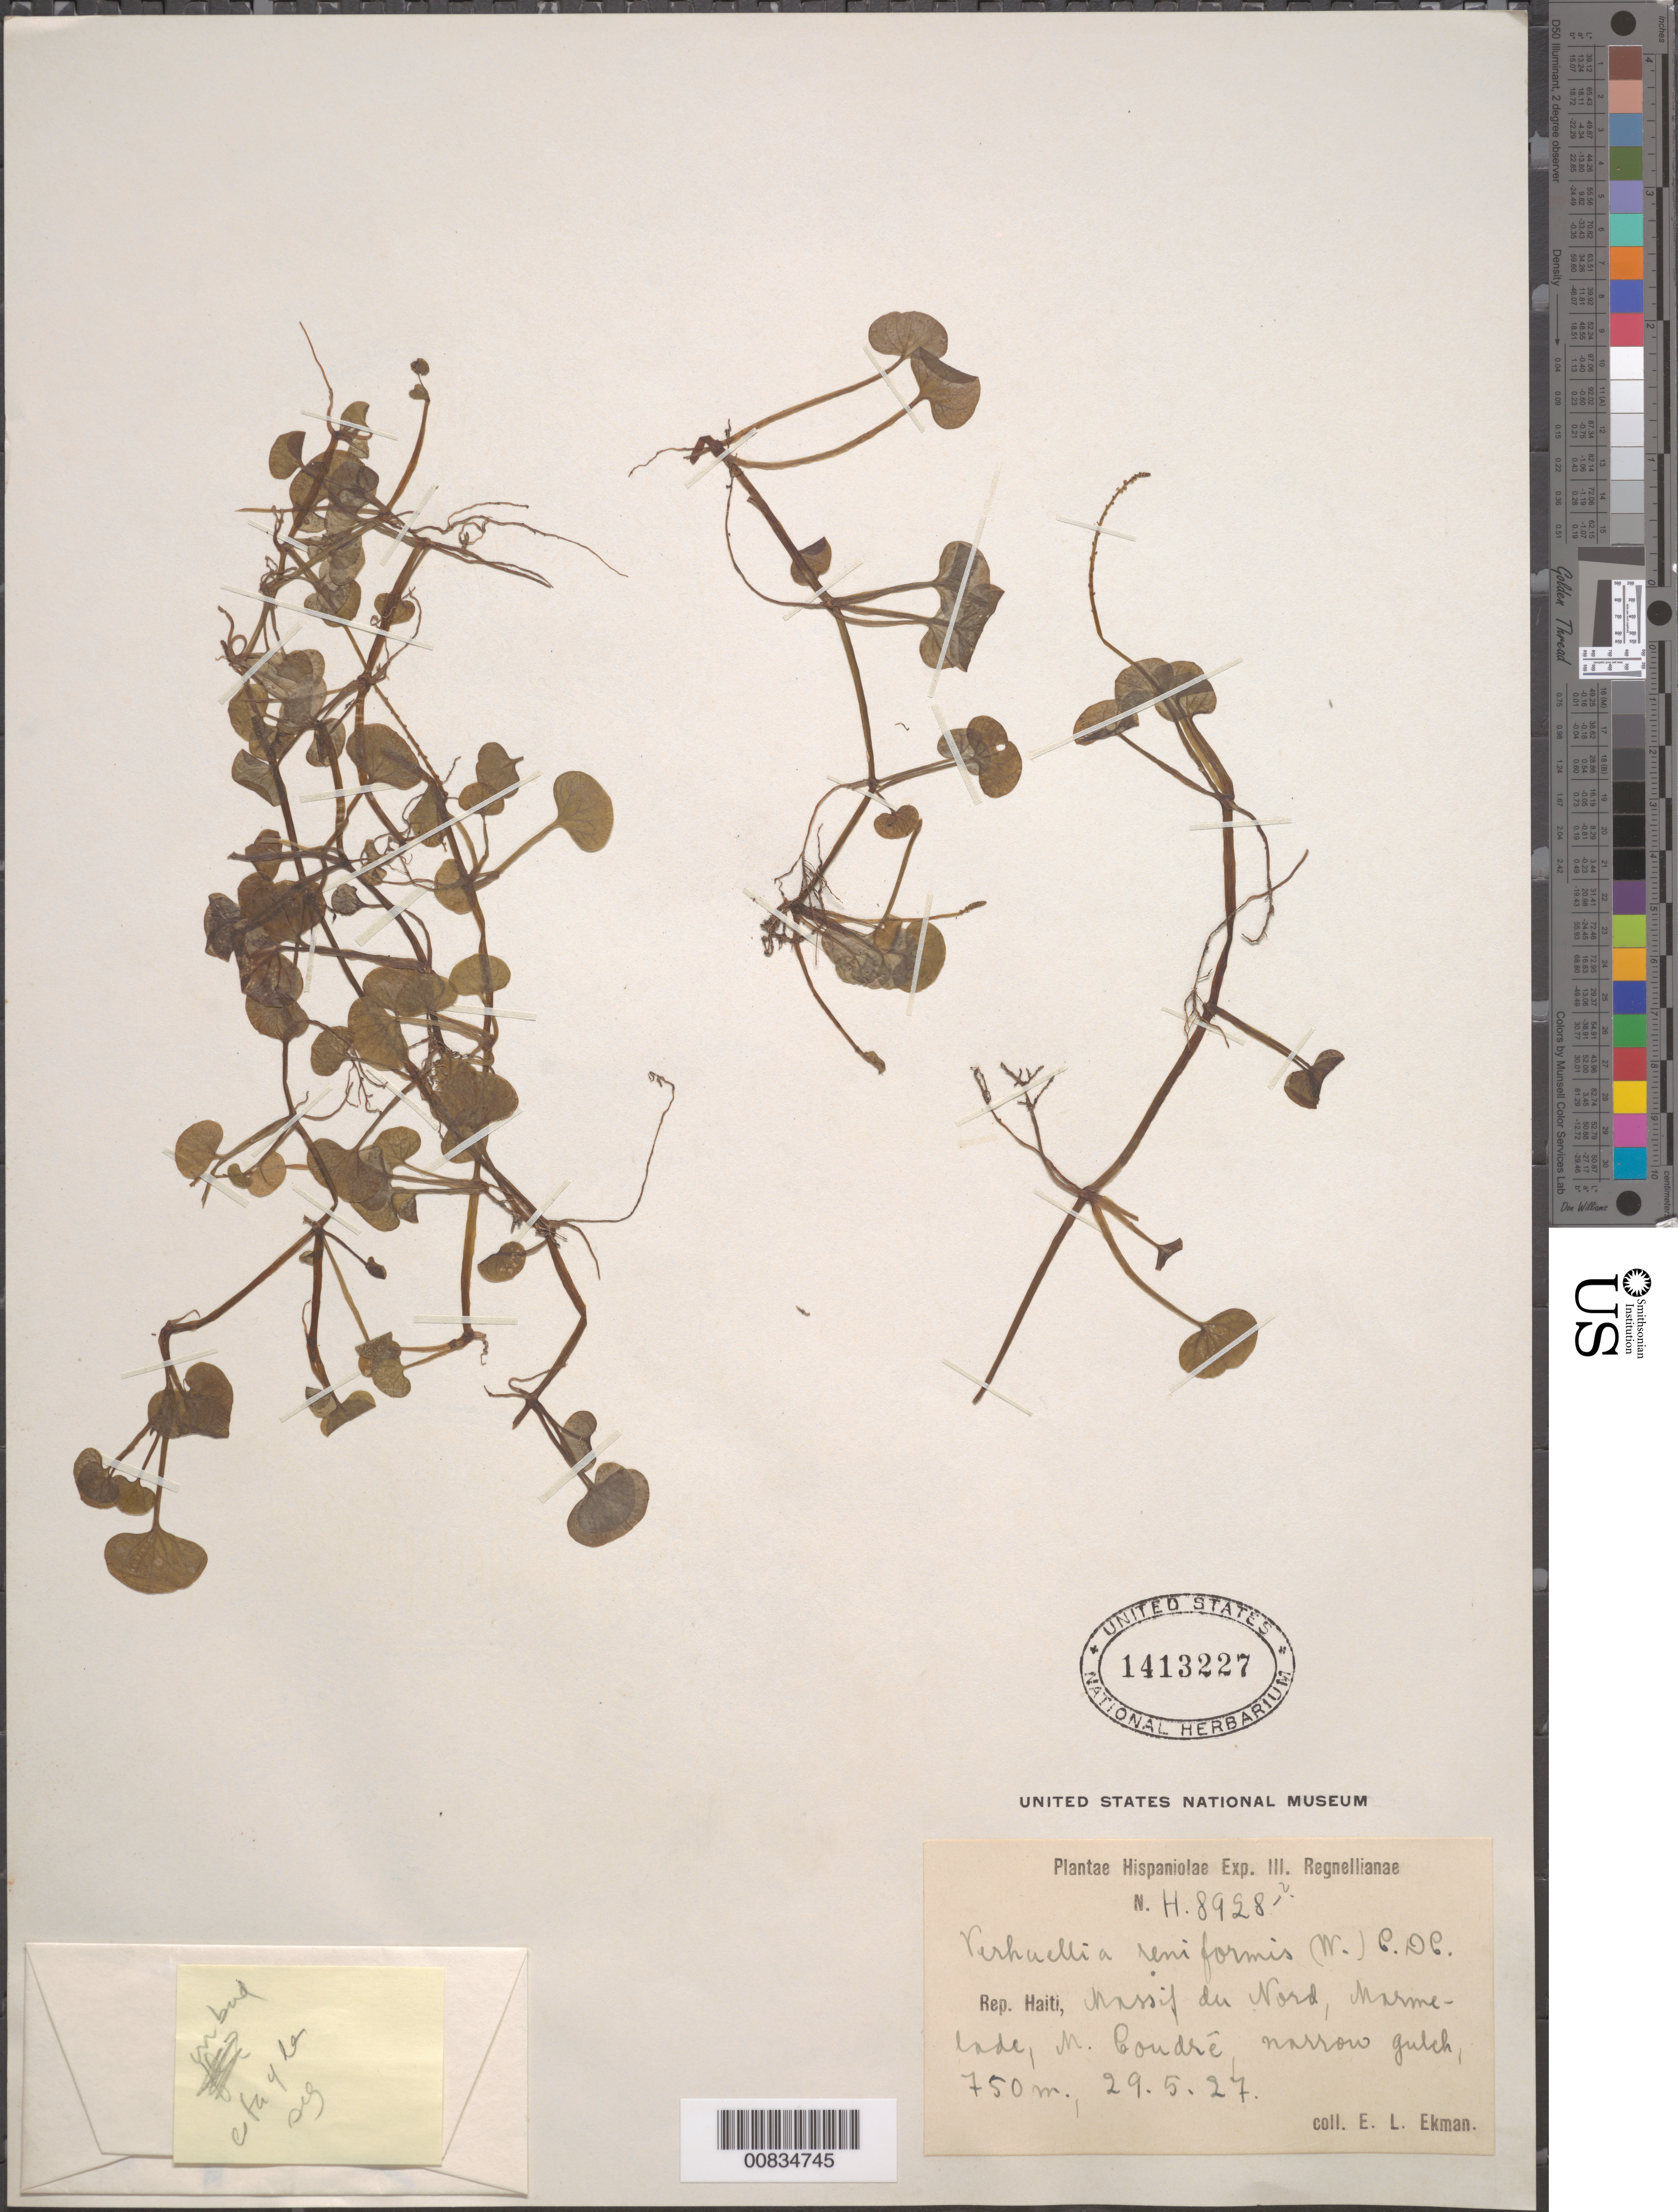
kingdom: Plantae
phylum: Tracheophyta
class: Magnoliopsida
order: Piperales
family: Piperaceae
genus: Verhuellia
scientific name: Verhuellia reniformis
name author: (Willd. ex Link) C. DC.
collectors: E. L. Ekman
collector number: H 8928(?)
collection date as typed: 29 May 1927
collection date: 1927-05-29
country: Haiti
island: Hispaniola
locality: Massif du Nord, Marmelade, M. Coudré.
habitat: Narrow gulch.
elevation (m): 750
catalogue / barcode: US 1413227